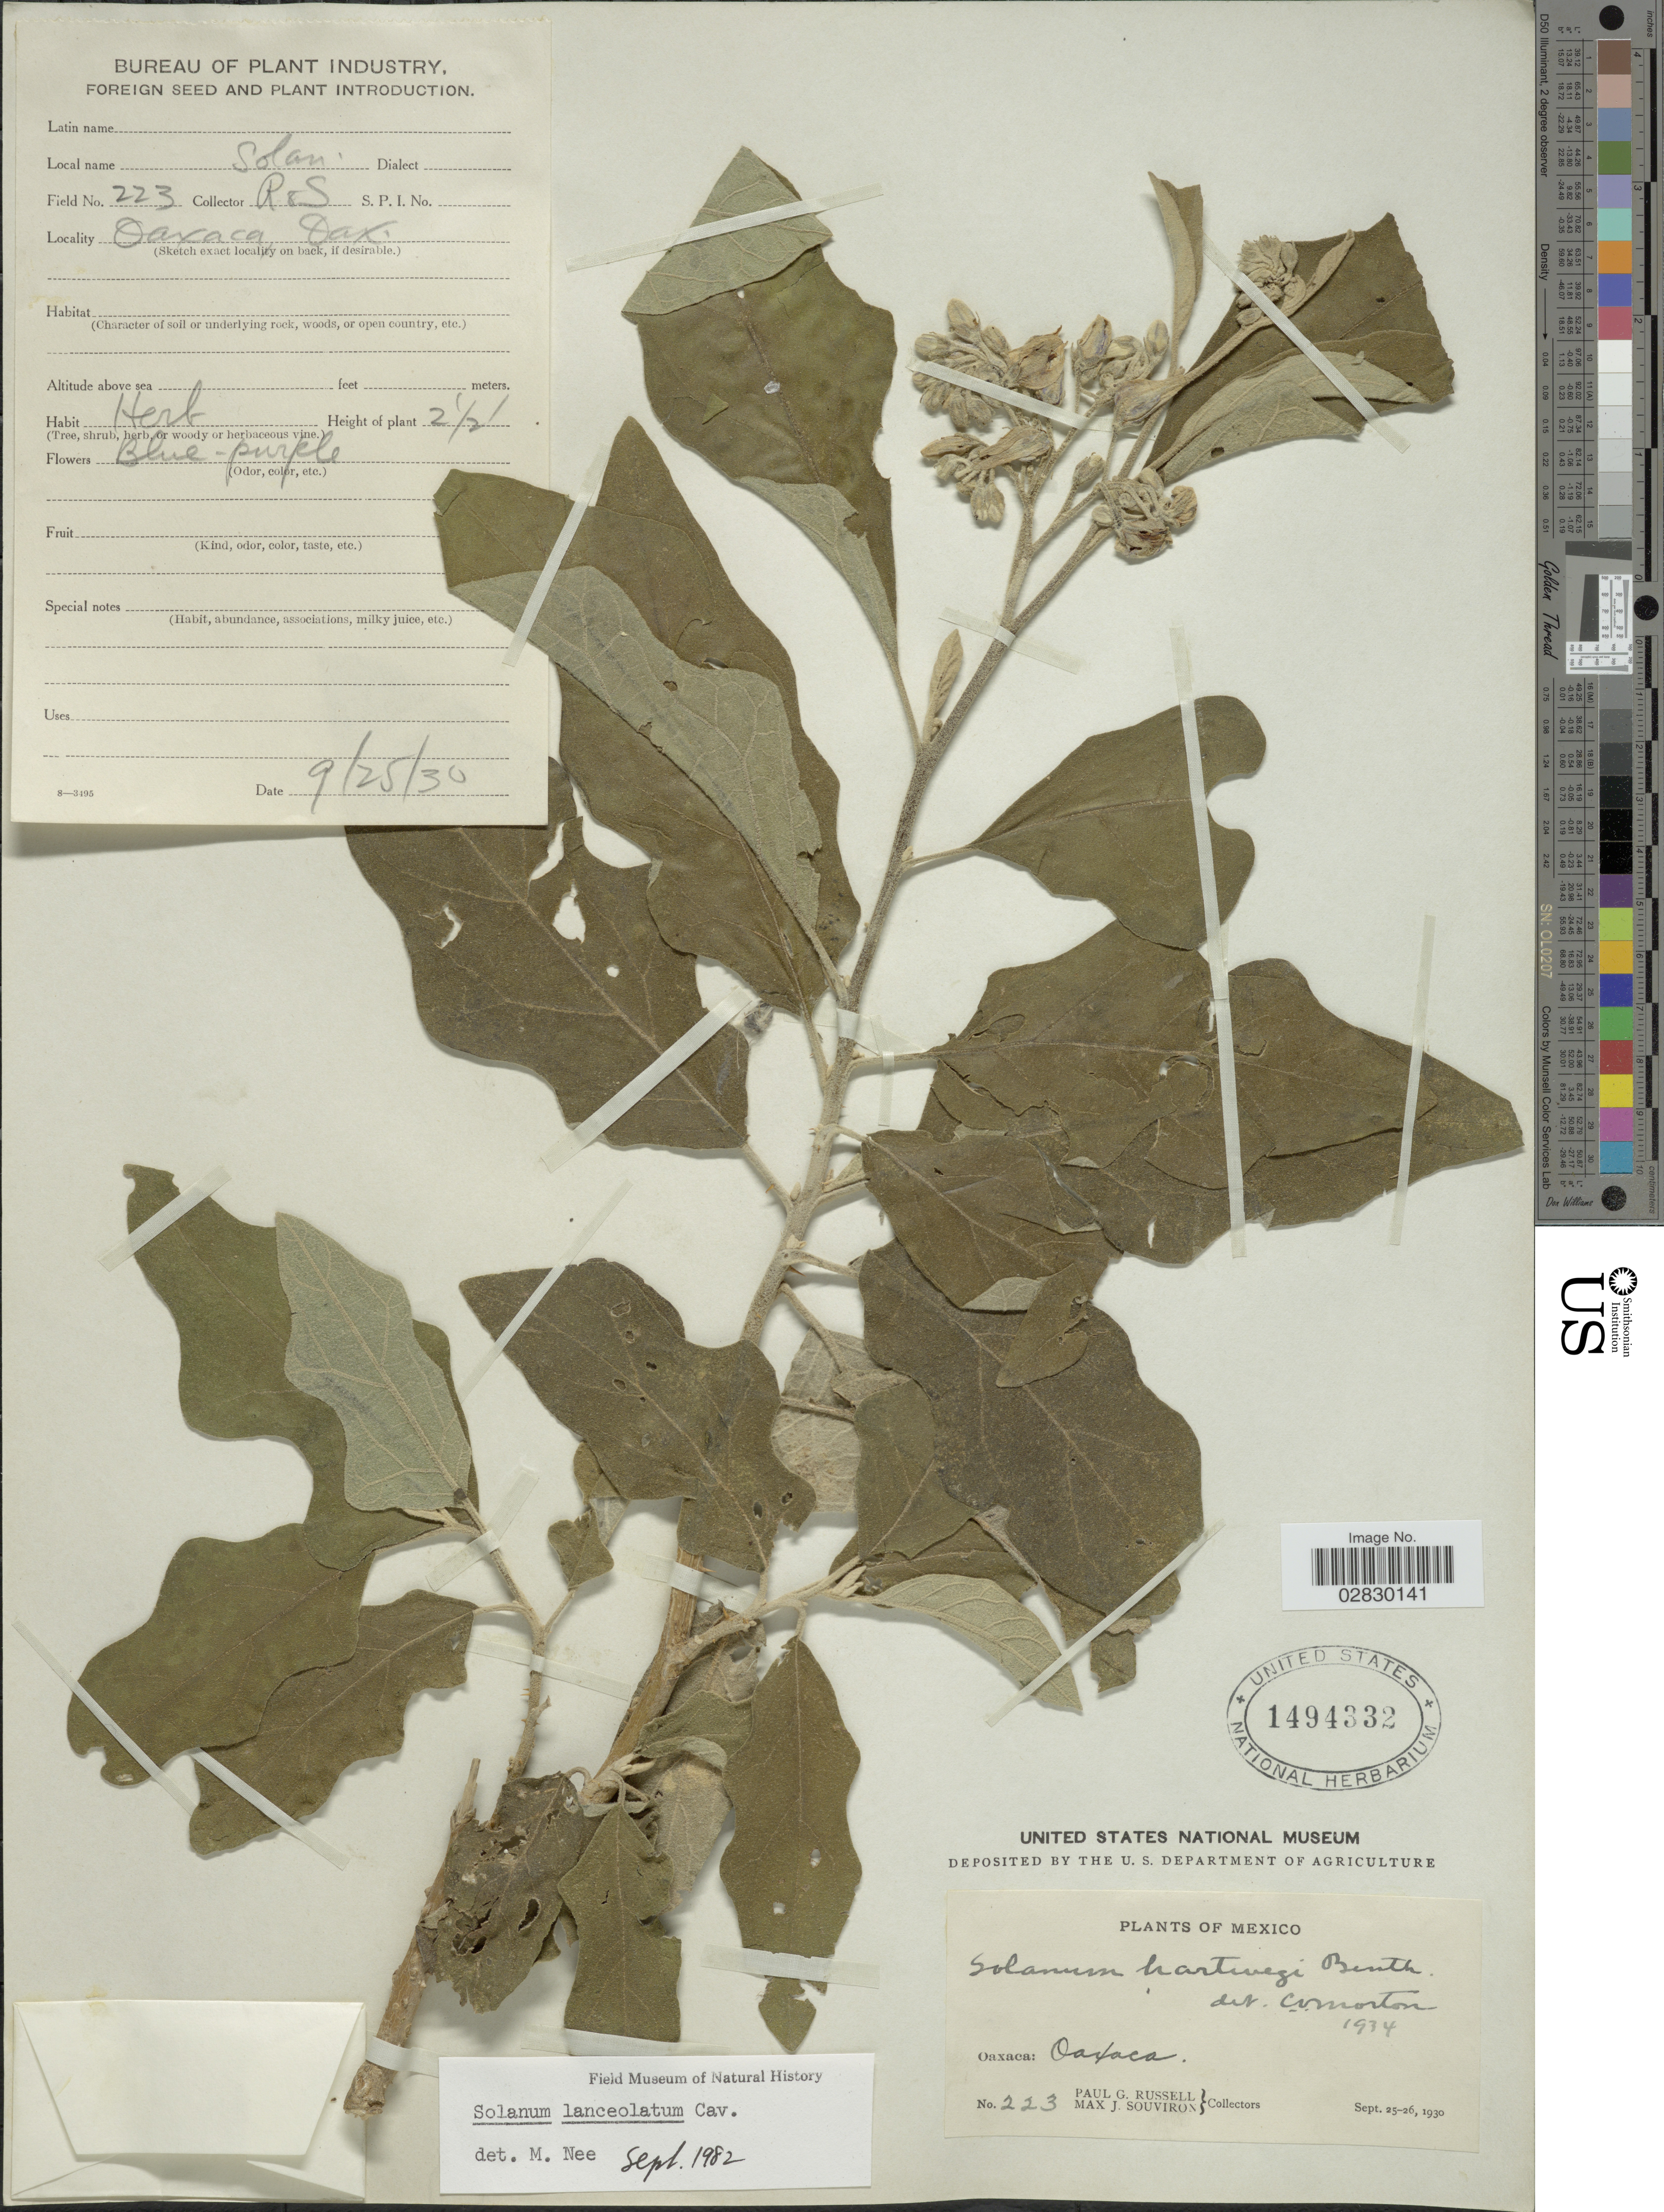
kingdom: Plantae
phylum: Tracheophyta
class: Magnoliopsida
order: Solanales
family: Solanaceae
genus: Solanum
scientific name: Solanum lanceolatum Berthault, nom. illeg.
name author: Berthault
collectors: P. G. Russell & M. J. Souviron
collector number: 223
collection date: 1930-09-25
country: Mexico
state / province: Oaxaca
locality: Oaxaca.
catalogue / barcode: US 1494332